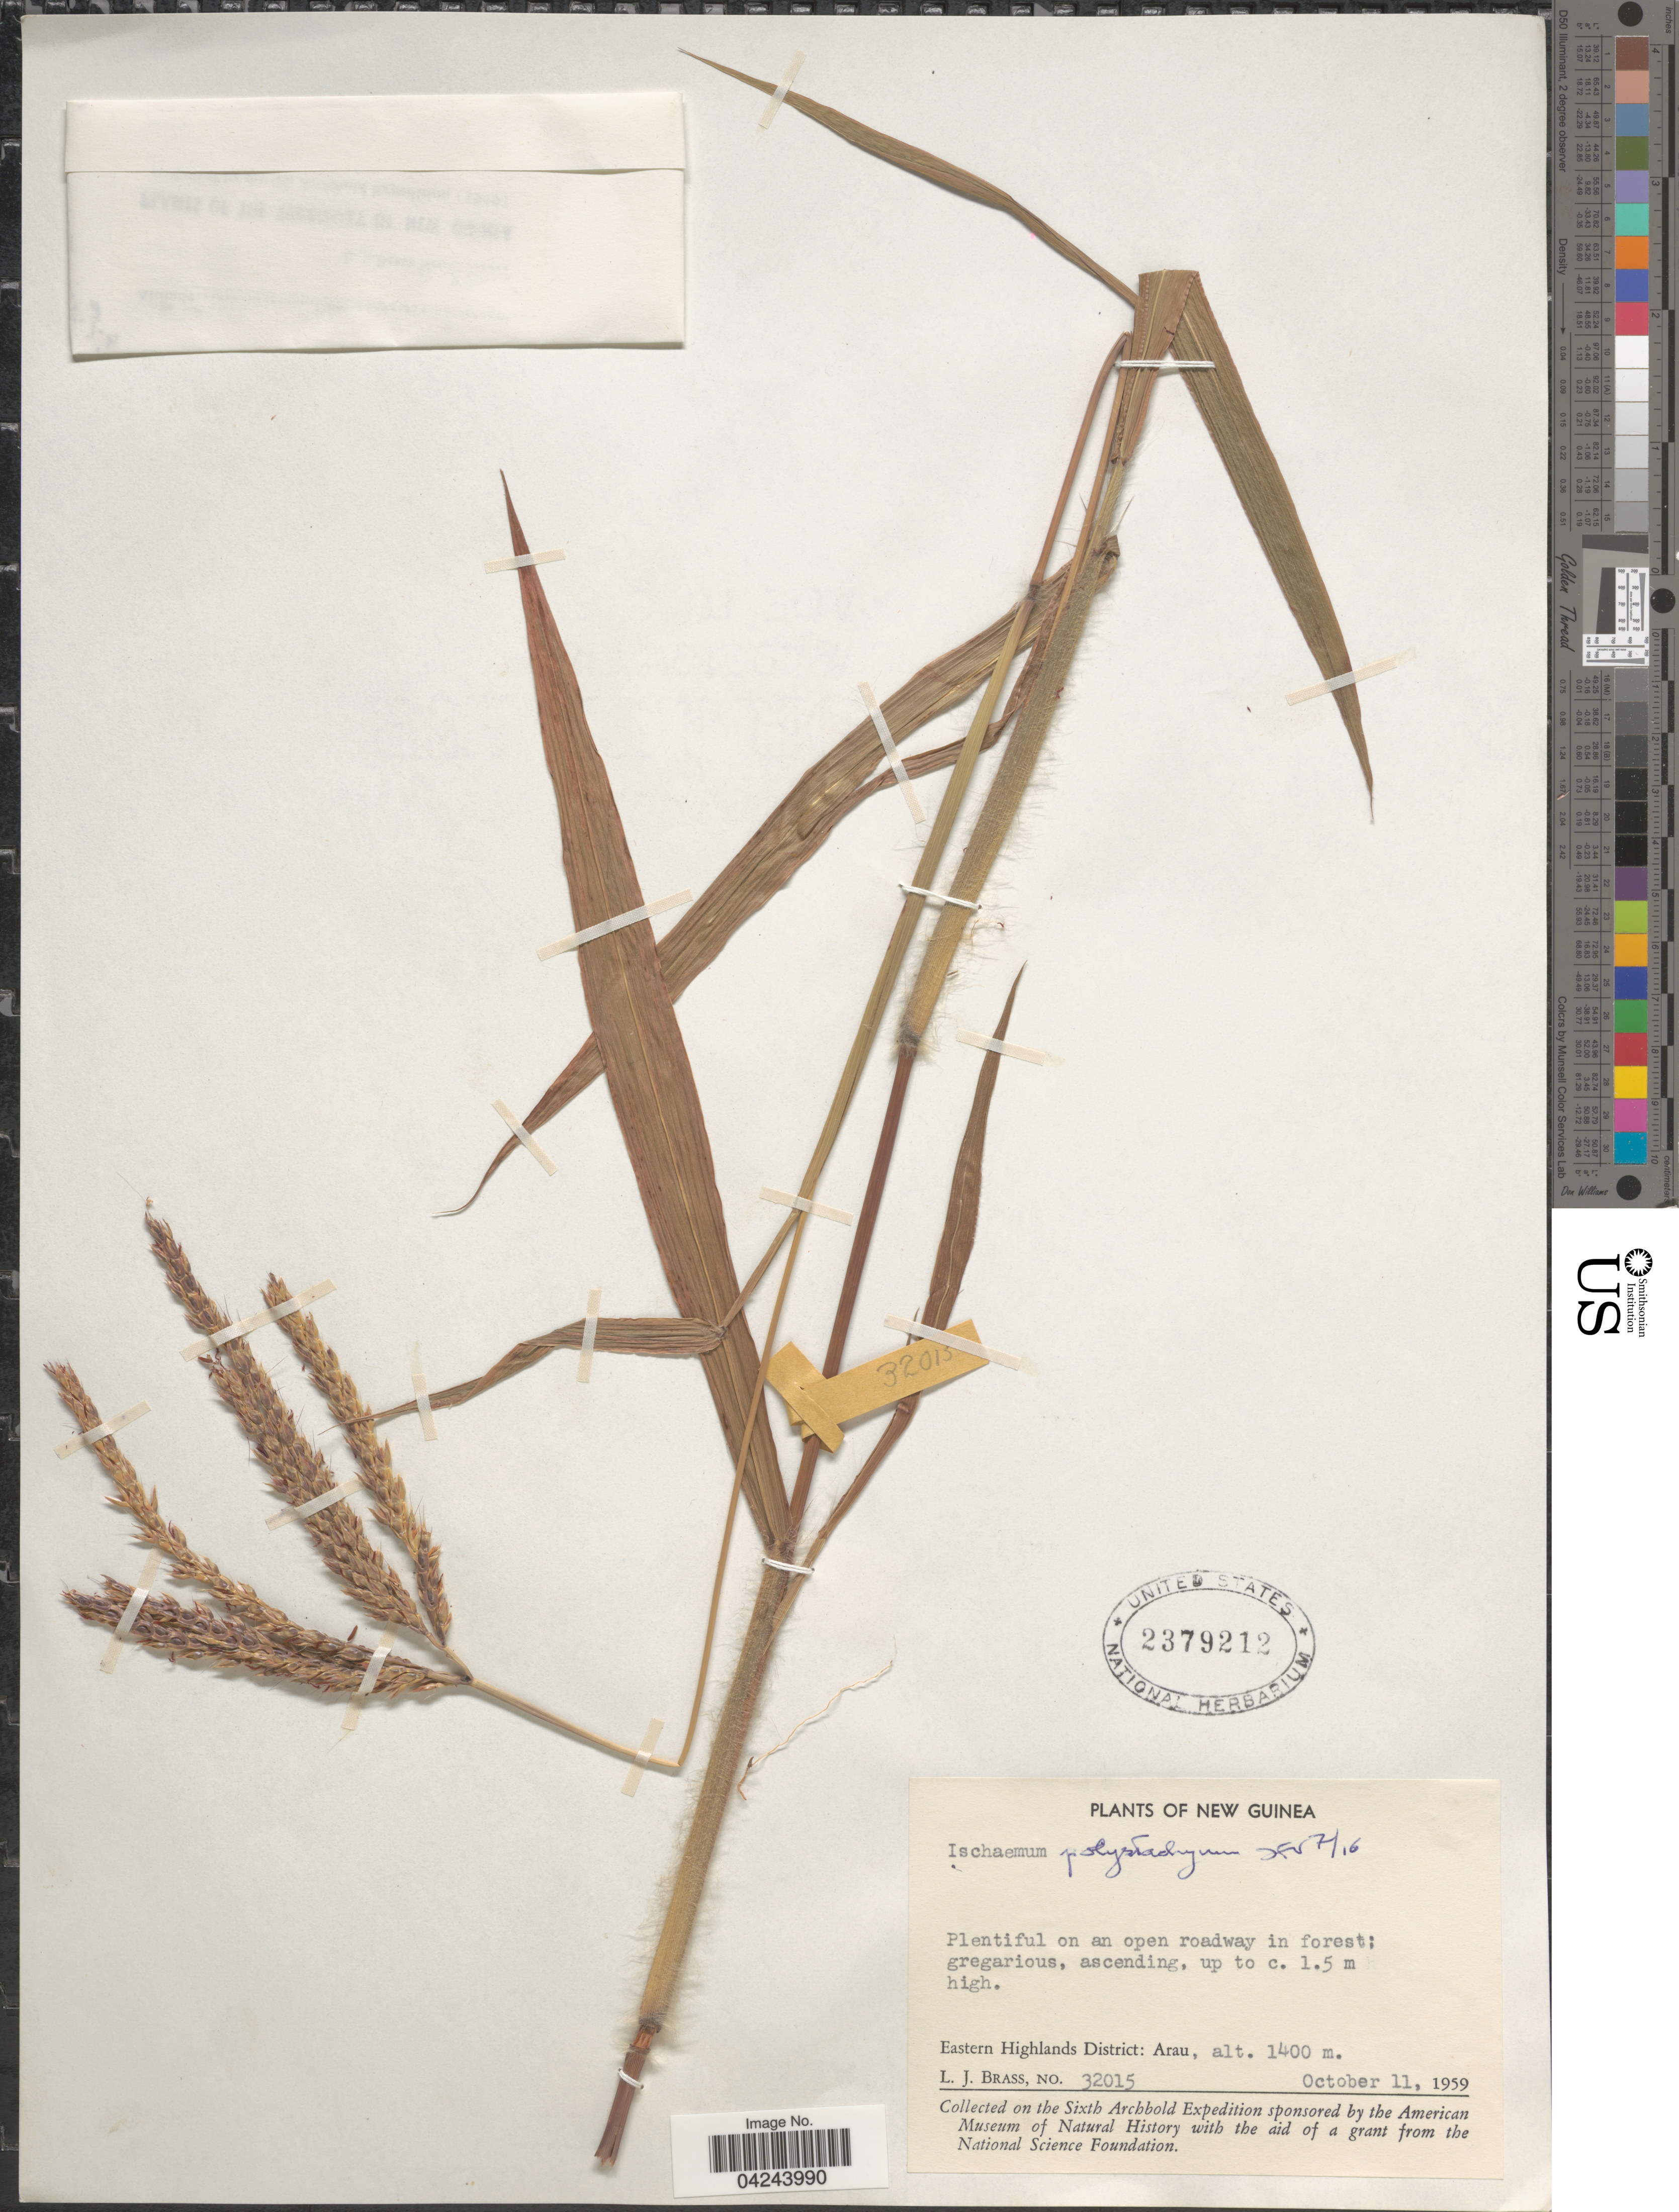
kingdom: Plantae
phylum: Tracheophyta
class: Liliopsida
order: Poales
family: Poaceae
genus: Ischaemum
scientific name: Ischaemum sp.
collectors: L. J. Brass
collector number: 32015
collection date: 1959-10-11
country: Papua New Guinea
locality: New Guinea. Plentiful on an open roadway in forest. Eastern Highlands District: Arau. The Sixth Archbold Expedition.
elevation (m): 1400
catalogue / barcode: US 2379212